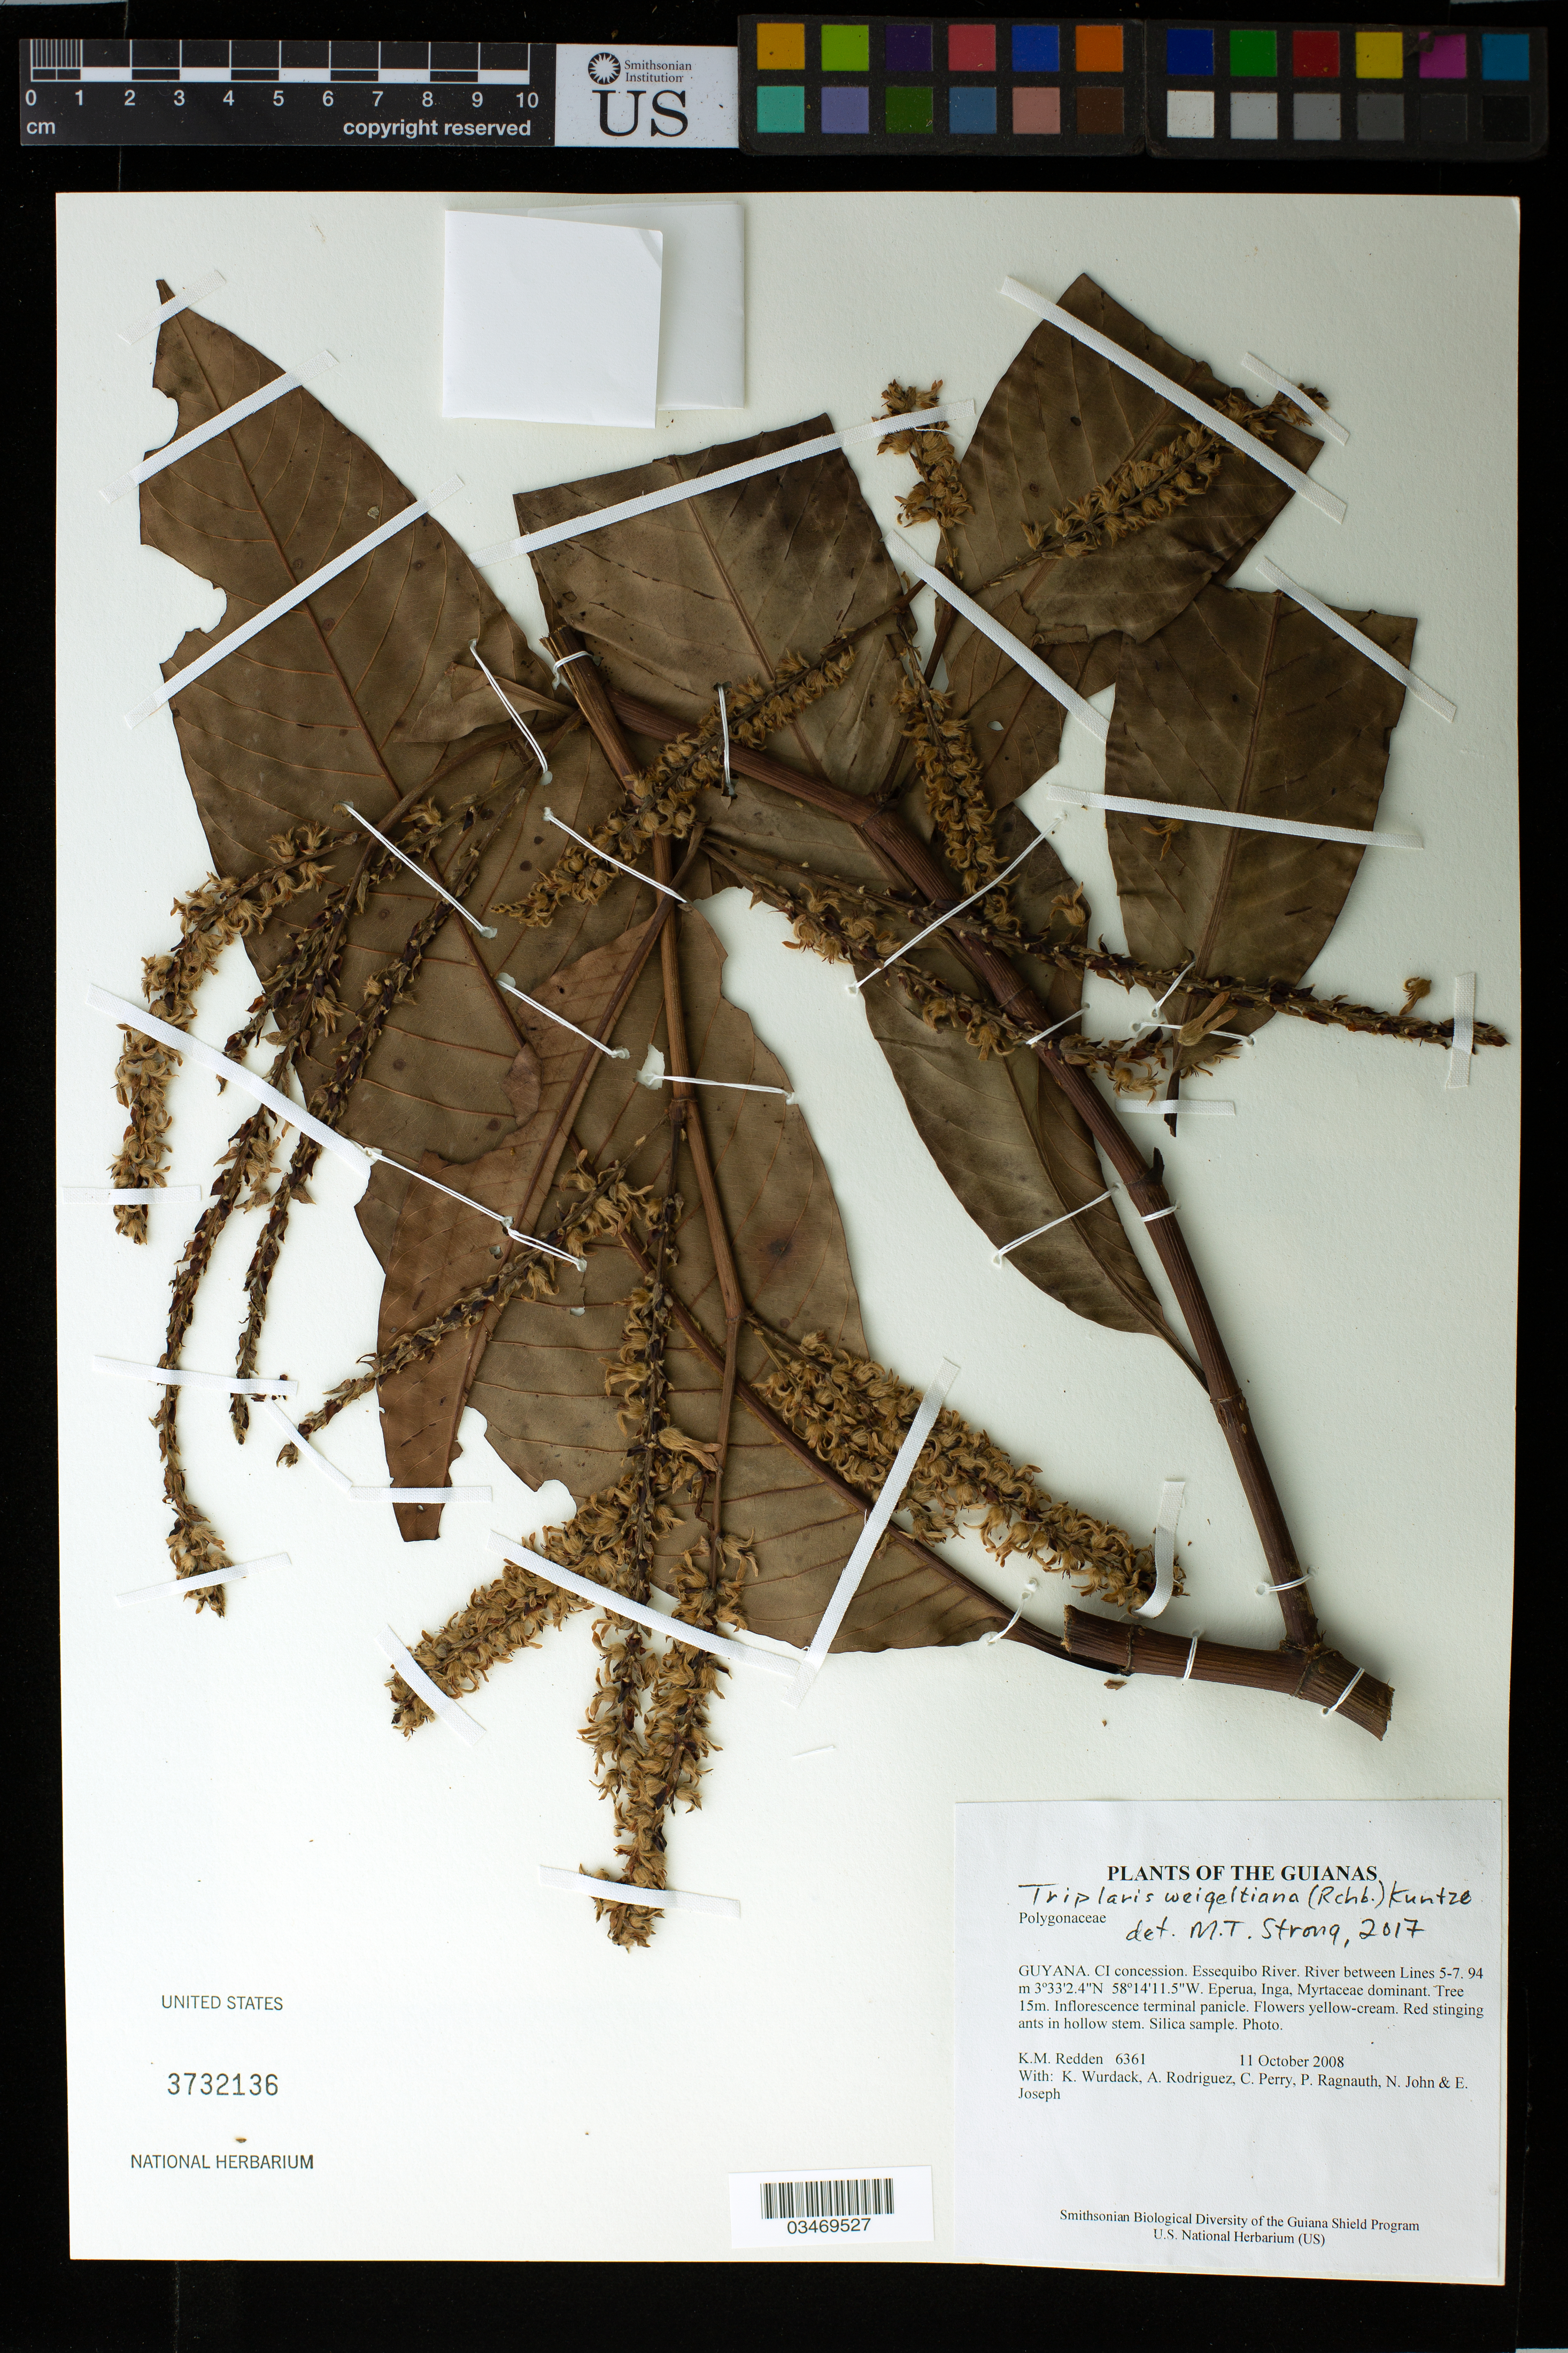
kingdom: Plantae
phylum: Tracheophyta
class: Magnoliopsida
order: Caryophyllales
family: Polygonaceae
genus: Triplaris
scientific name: Triplaris weigeltiana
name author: (Rchb.) Kuntze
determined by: Strong, M. T., (US), Smithsonian Institution - National Museum of Natural History (UNITED STATES)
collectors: K. M. Redden, K. Wurdack, A. Rodriguez, C. Perry, P. Ragnauth, N. John & E. Joseph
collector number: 6361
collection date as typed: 11 October 2008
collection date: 2008-10-11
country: Guyana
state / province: U. Takutu-U. Essequibo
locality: CI concession. Essequibo River. River between Lines 5-7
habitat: Eperua, Inga, Myrtaceae dominant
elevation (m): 94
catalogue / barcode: US 3732136